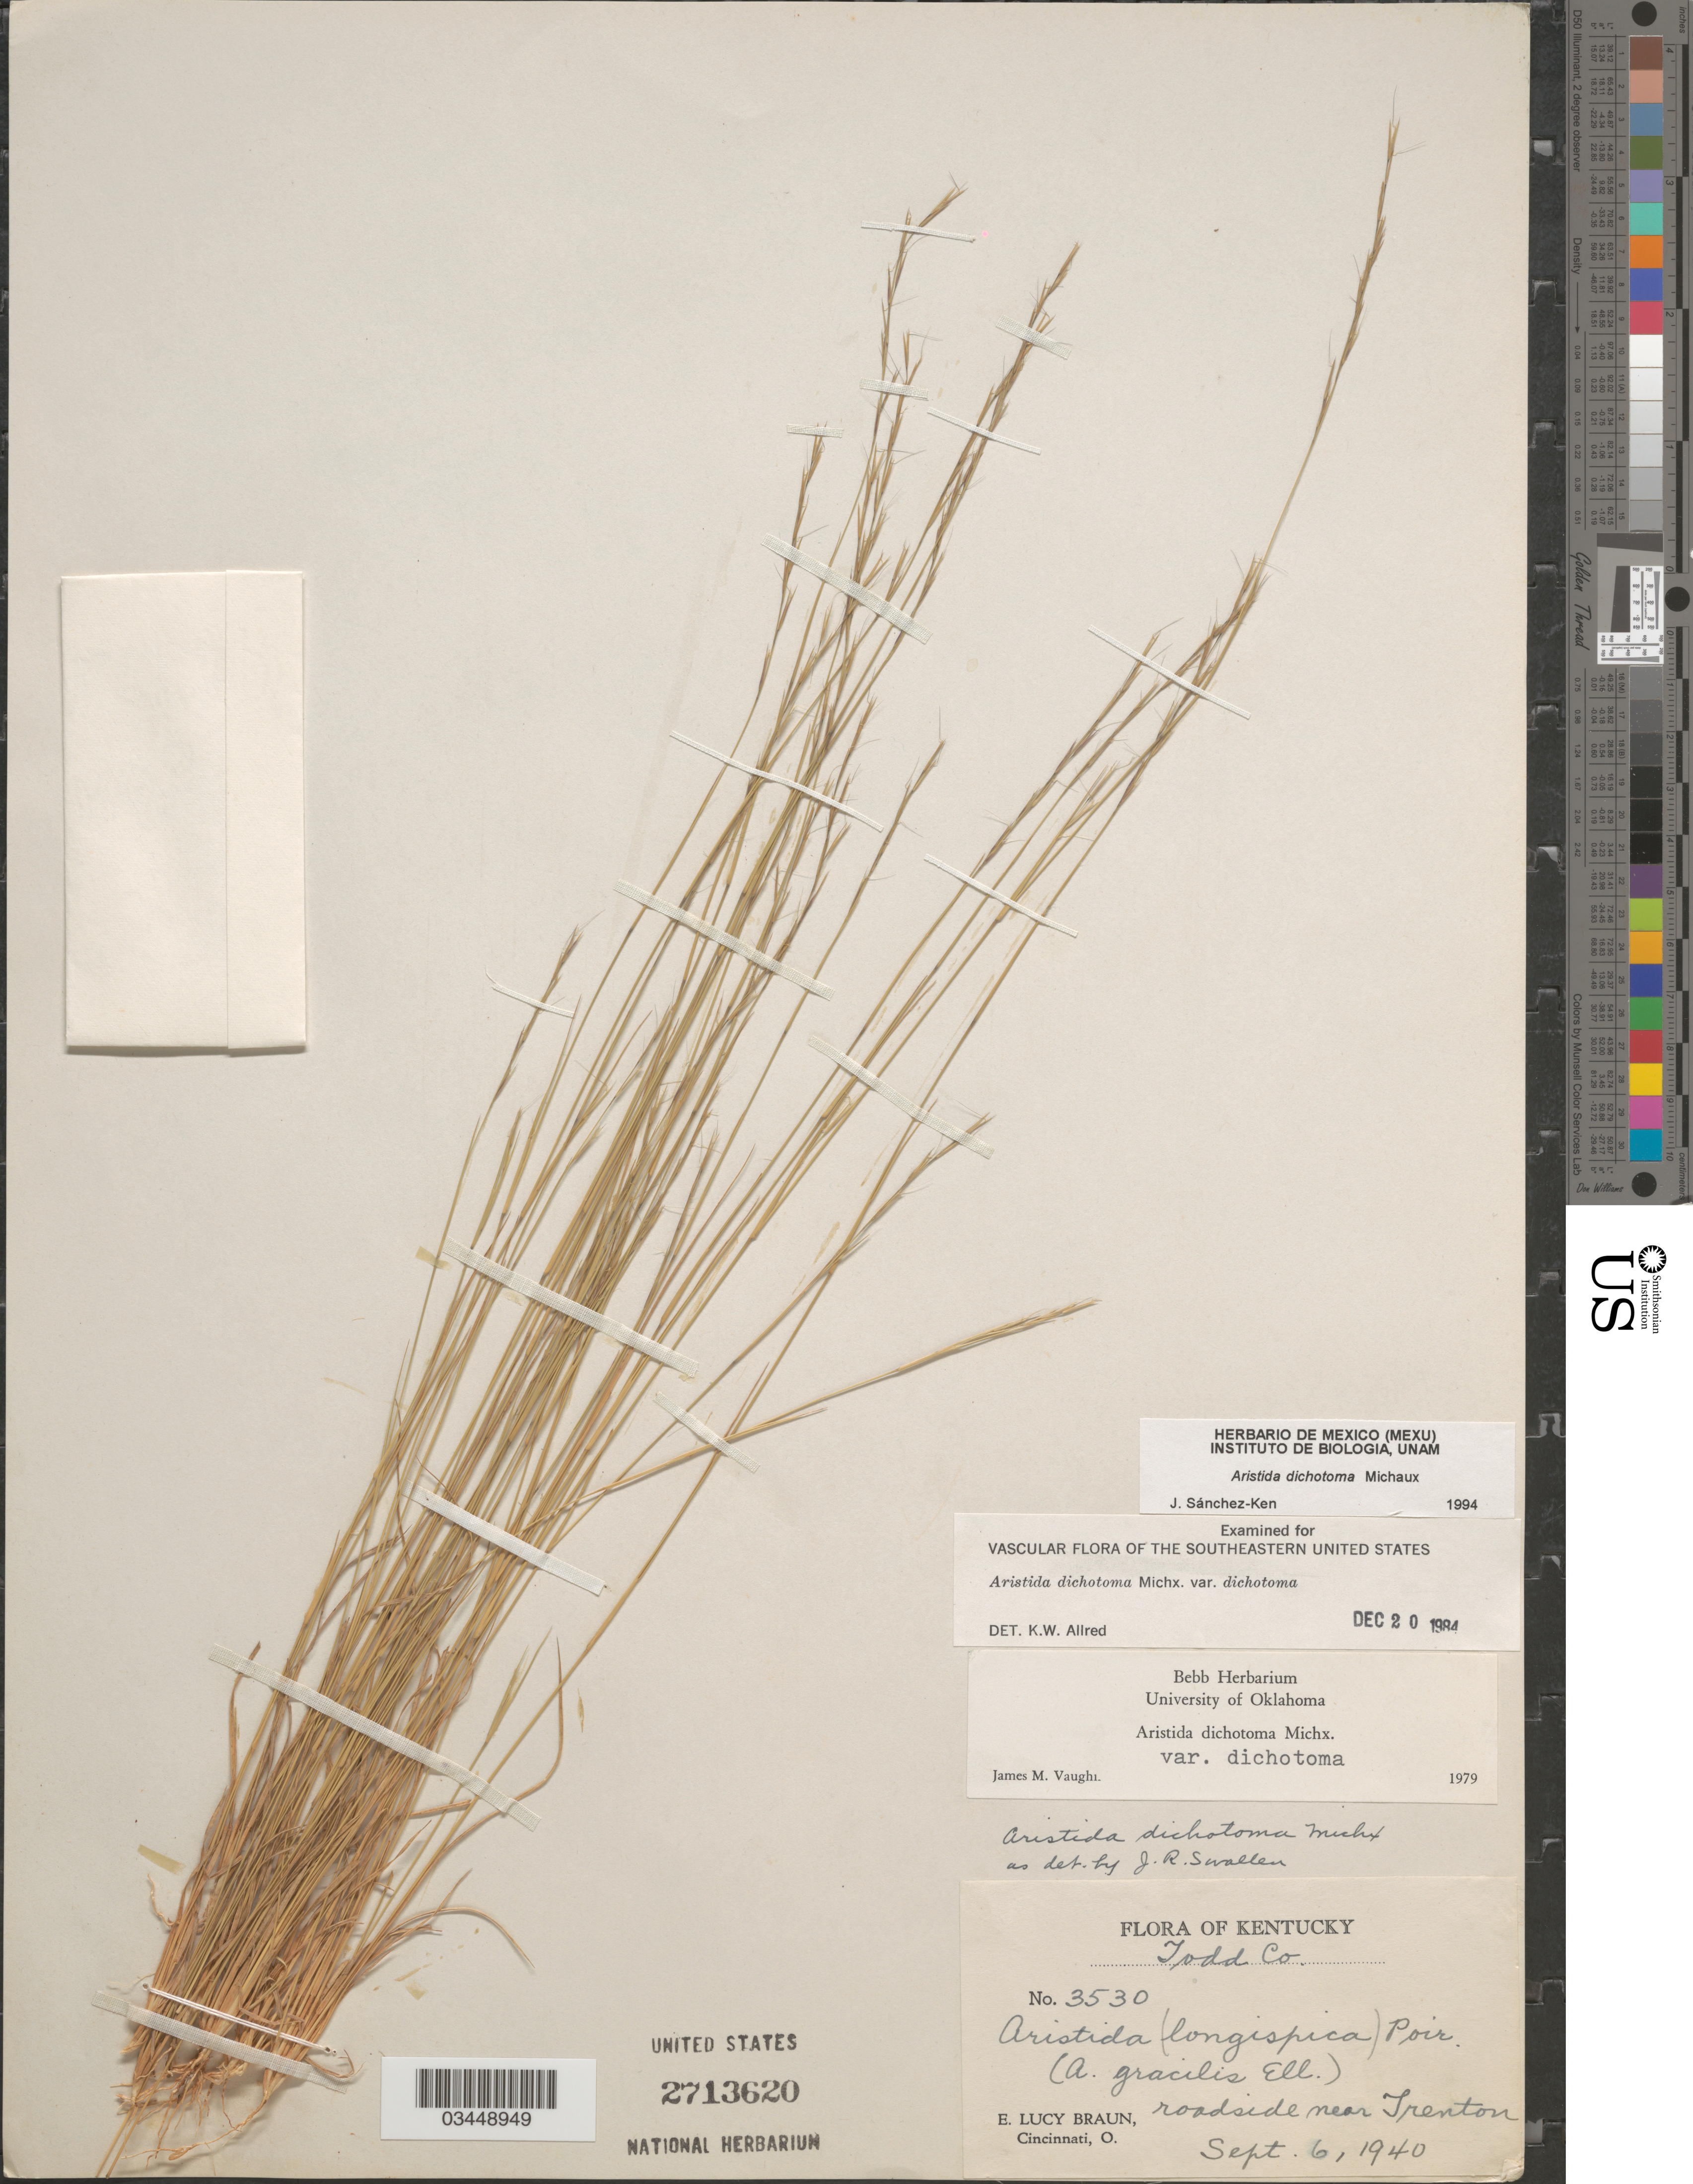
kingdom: Plantae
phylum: Tracheophyta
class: Liliopsida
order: Poales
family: Poaceae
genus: Aristida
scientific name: Aristida dichotoma var. dichotoma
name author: Michx.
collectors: E. L. Braun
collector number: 3530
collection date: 1940-09-06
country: United States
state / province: Kentucky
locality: Todd Co. Roadside near Trenton.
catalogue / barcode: US 2713620